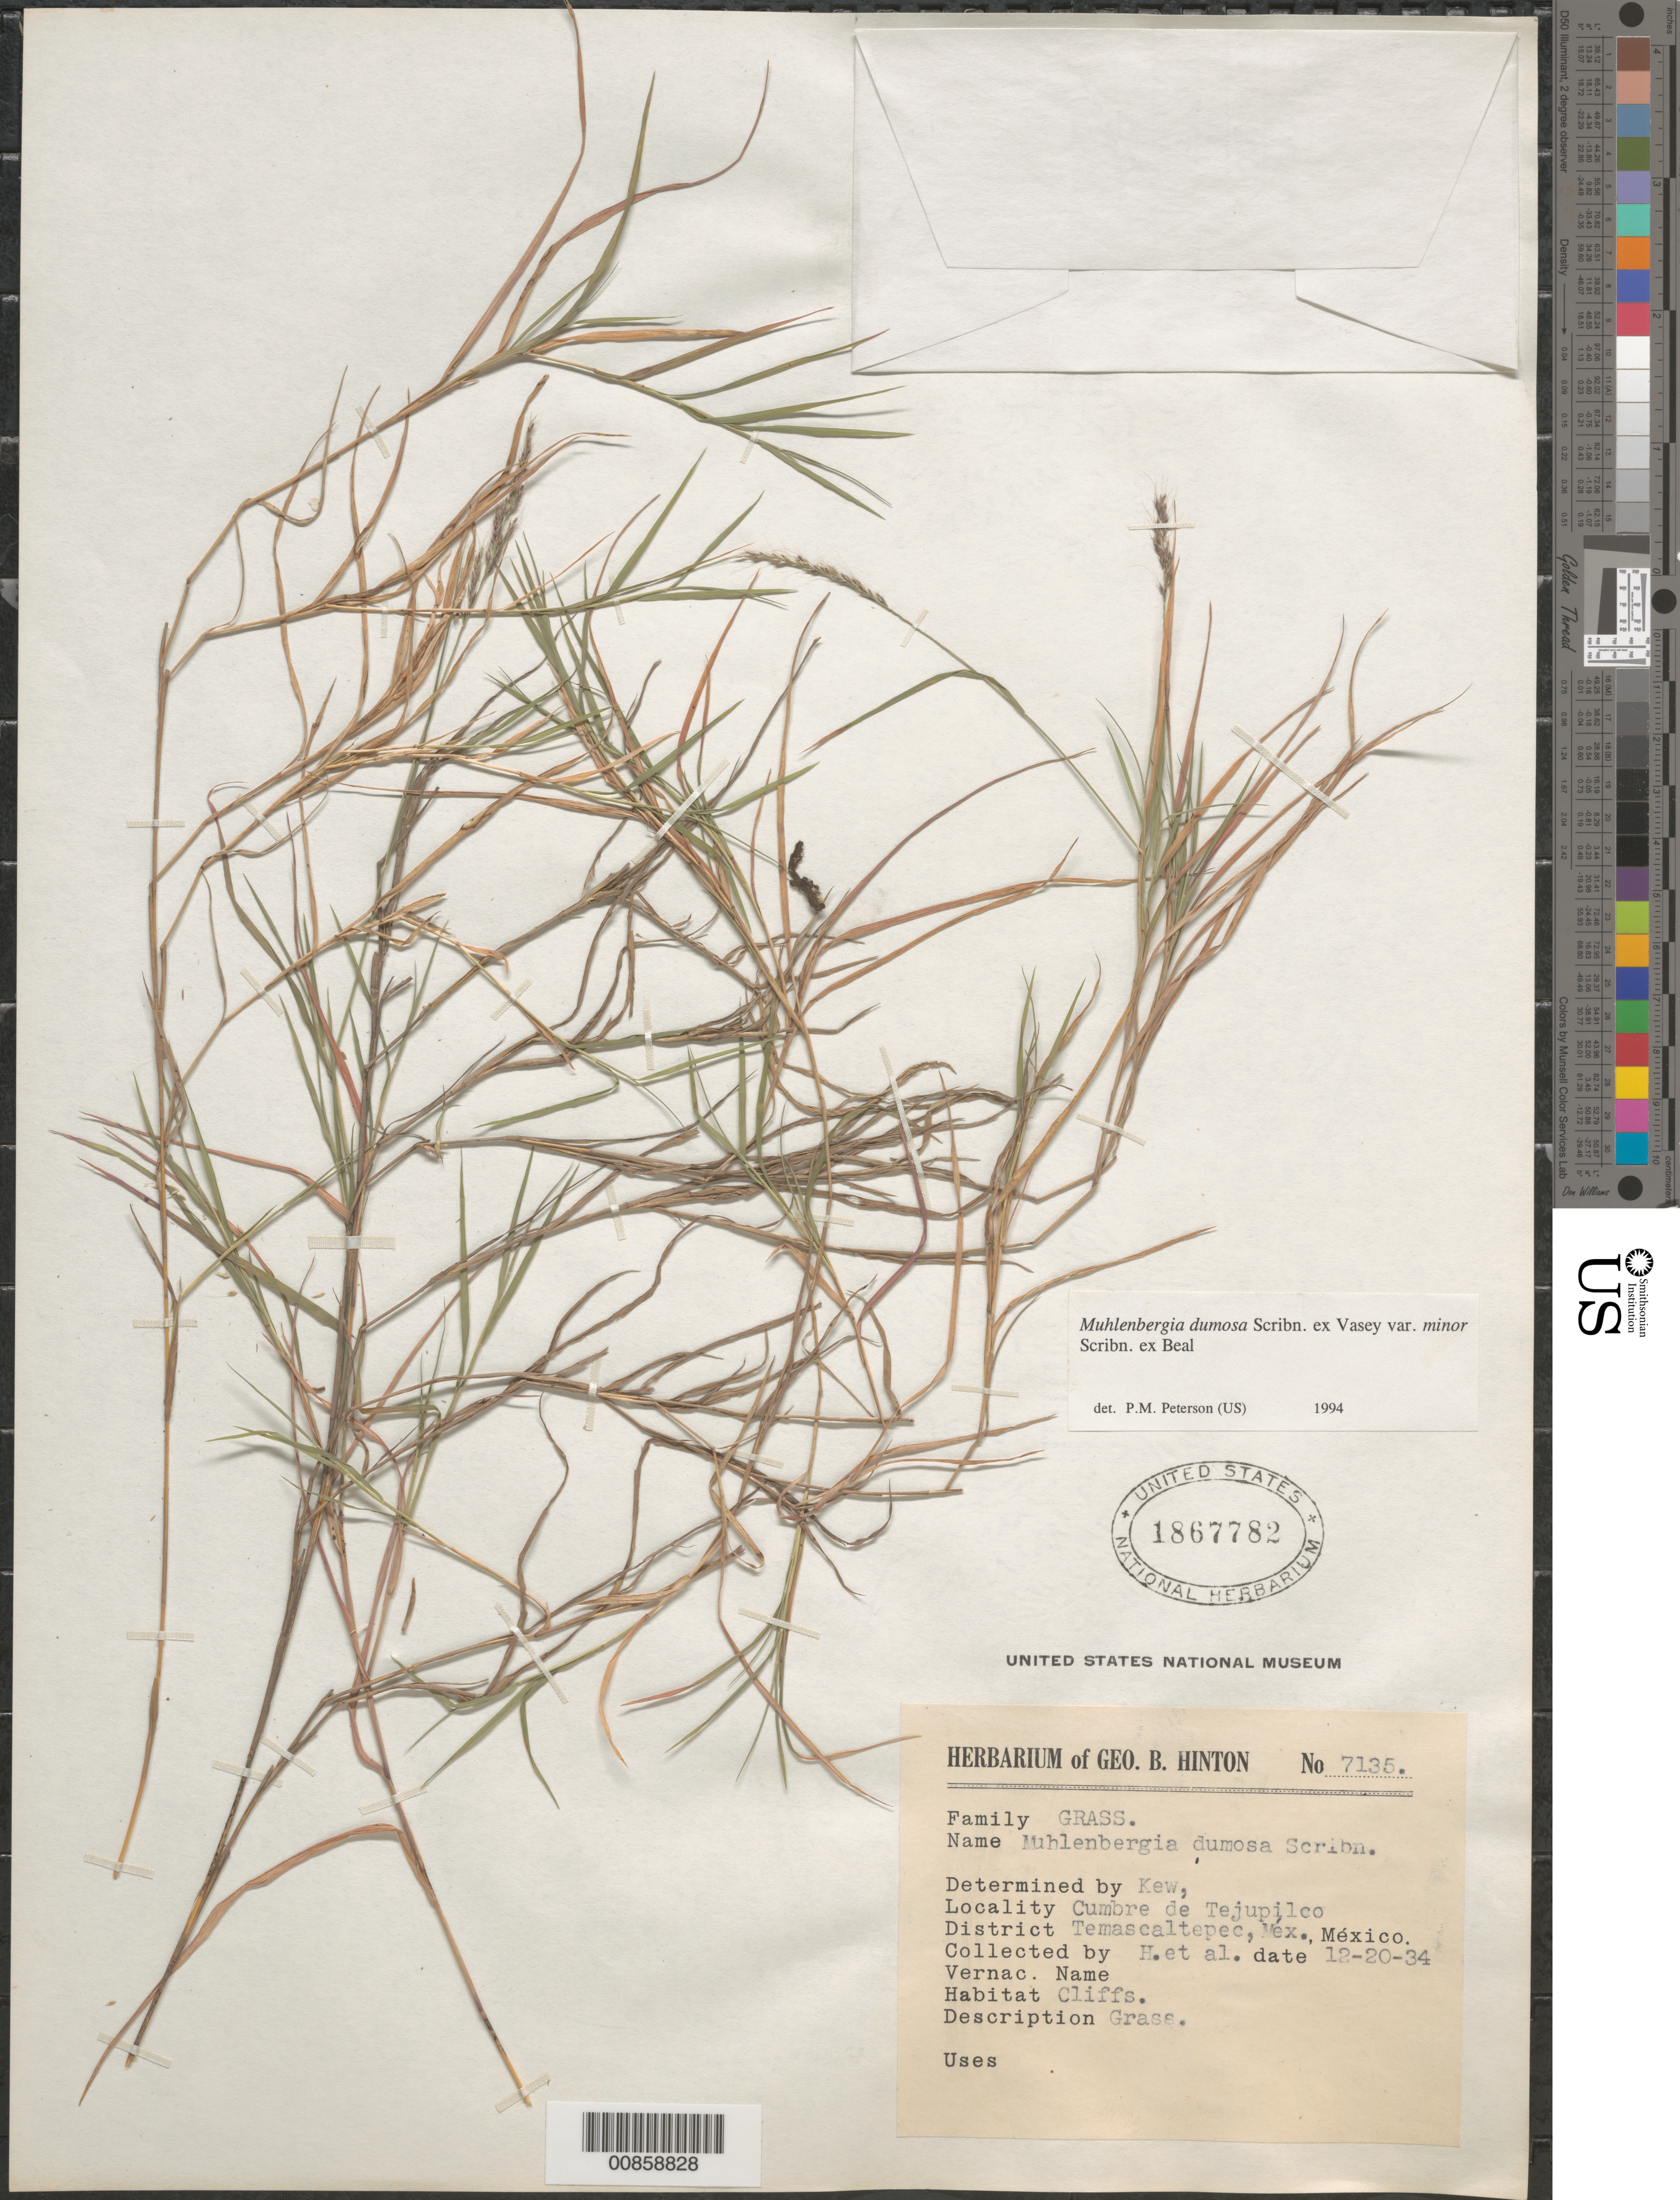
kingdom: Plantae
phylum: Tracheophyta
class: Liliopsida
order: Poales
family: Poaceae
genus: Muhlenbergia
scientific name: Muhlenbergia dumosa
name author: Scribn. ex Vasey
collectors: G. B. Hinton & et al.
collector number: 7135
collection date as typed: Transcribed d/m/y: 20/12/34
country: Mexico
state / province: México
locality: Cumbre de Tejupilco. District Temascaltepec.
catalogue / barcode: US 1867782